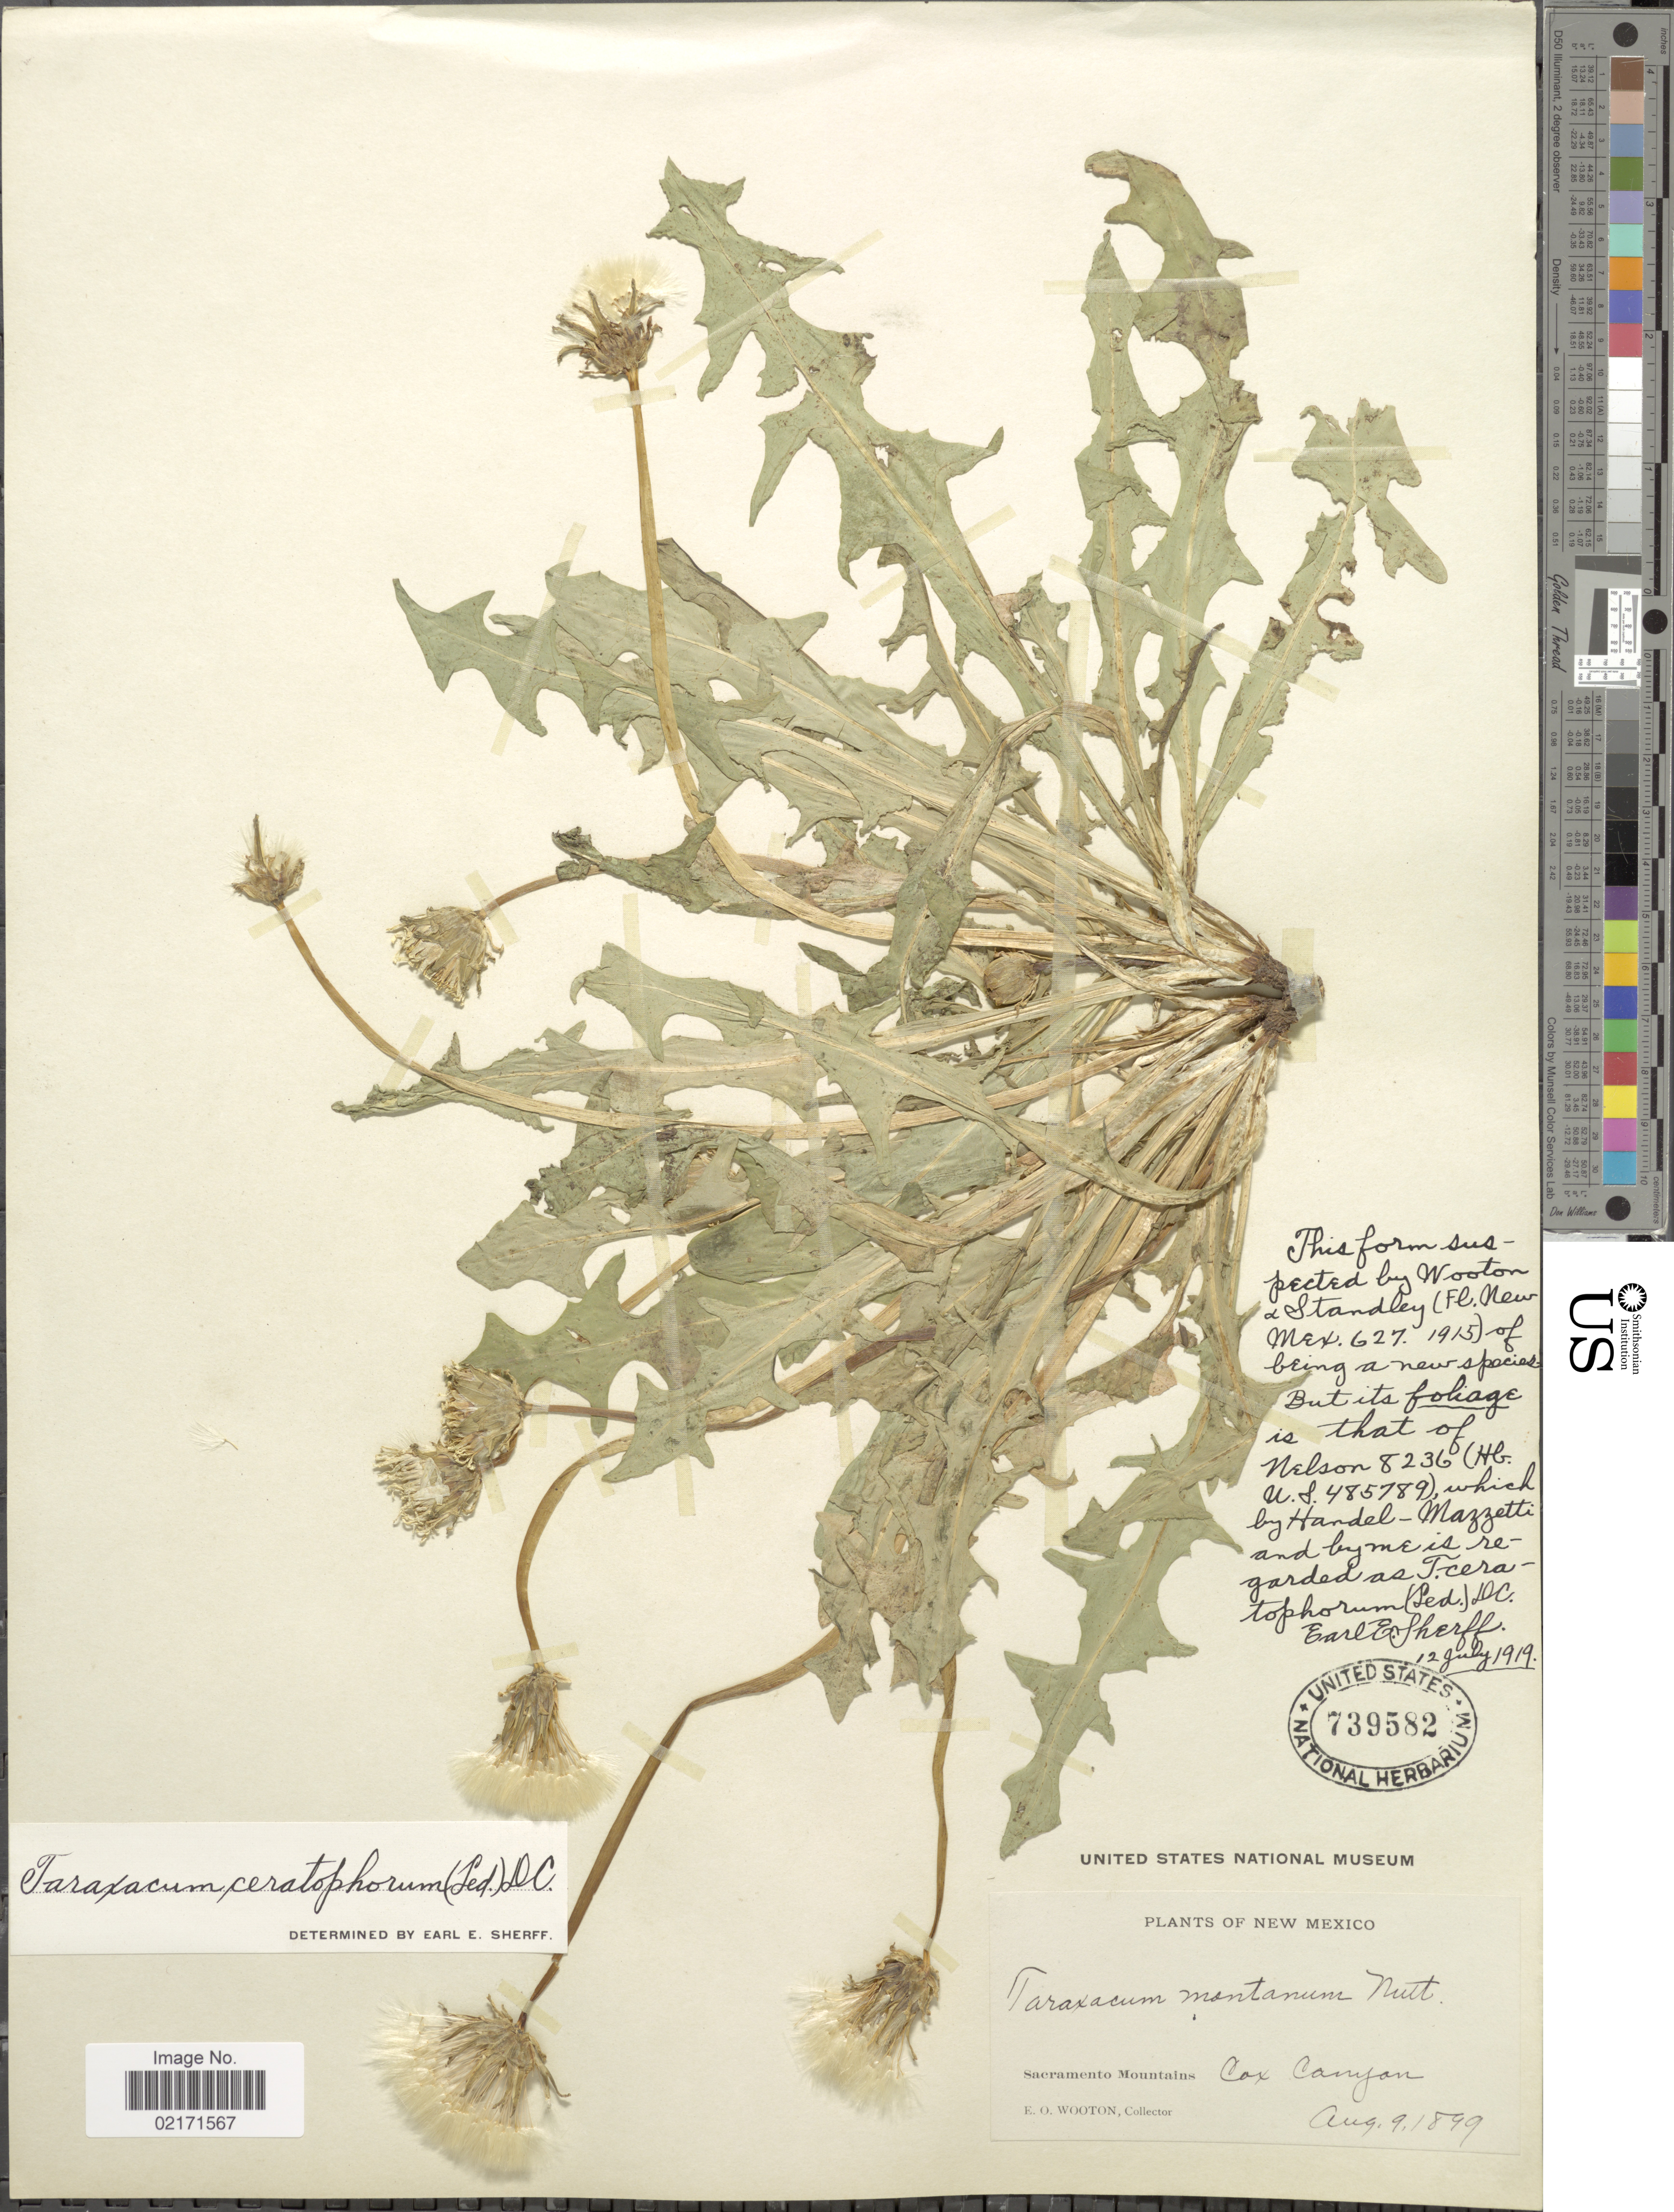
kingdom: Plantae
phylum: Tracheophyta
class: Magnoliopsida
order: Asterales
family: Asteraceae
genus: Taraxacum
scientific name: Taraxacum ceratophorum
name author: (Ledeb.) DC.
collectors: E. O. Wooton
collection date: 1899-08-09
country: United States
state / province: New Mexico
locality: Sacramento Mountains, Cox Canyon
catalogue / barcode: US 739582